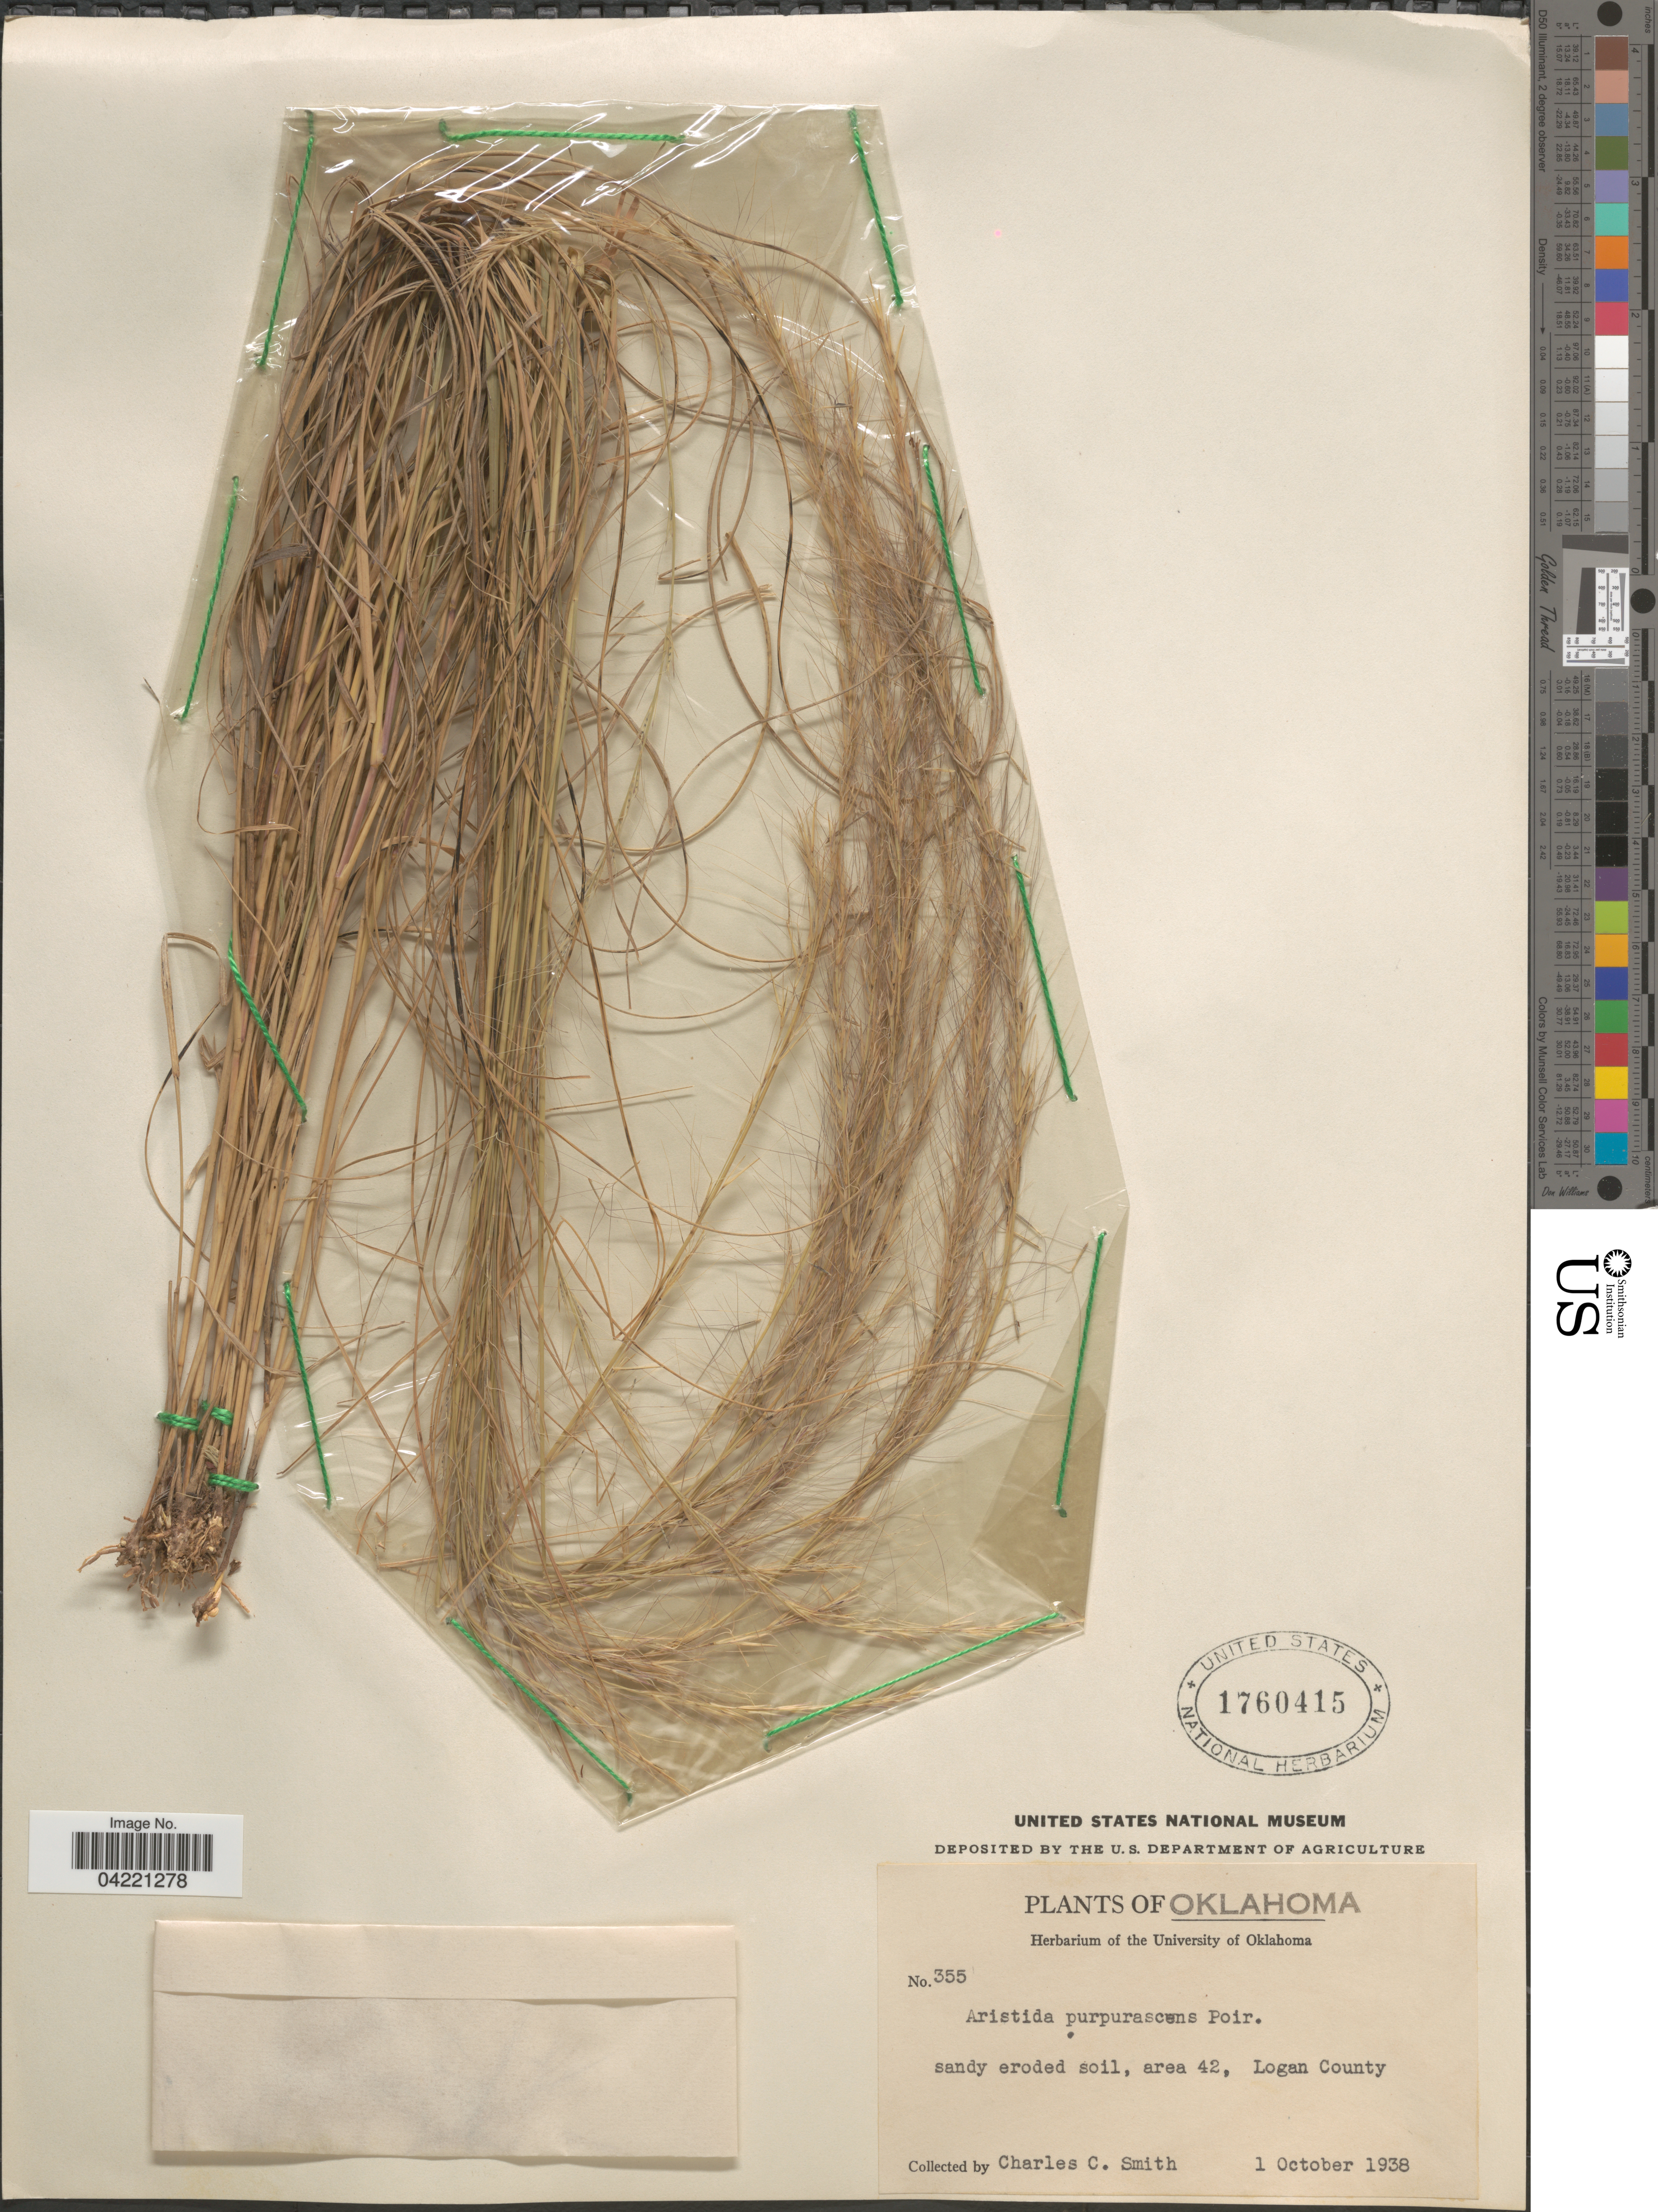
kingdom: Plantae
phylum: Tracheophyta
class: Liliopsida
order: Poales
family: Poaceae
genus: Aristida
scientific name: Aristida purpurascens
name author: Poir.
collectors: Ch. C. Smith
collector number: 355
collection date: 1938-10-01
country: United States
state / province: Oklahoma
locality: Sandy eroded soil, area 42, Logan County.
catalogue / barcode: US 1760415